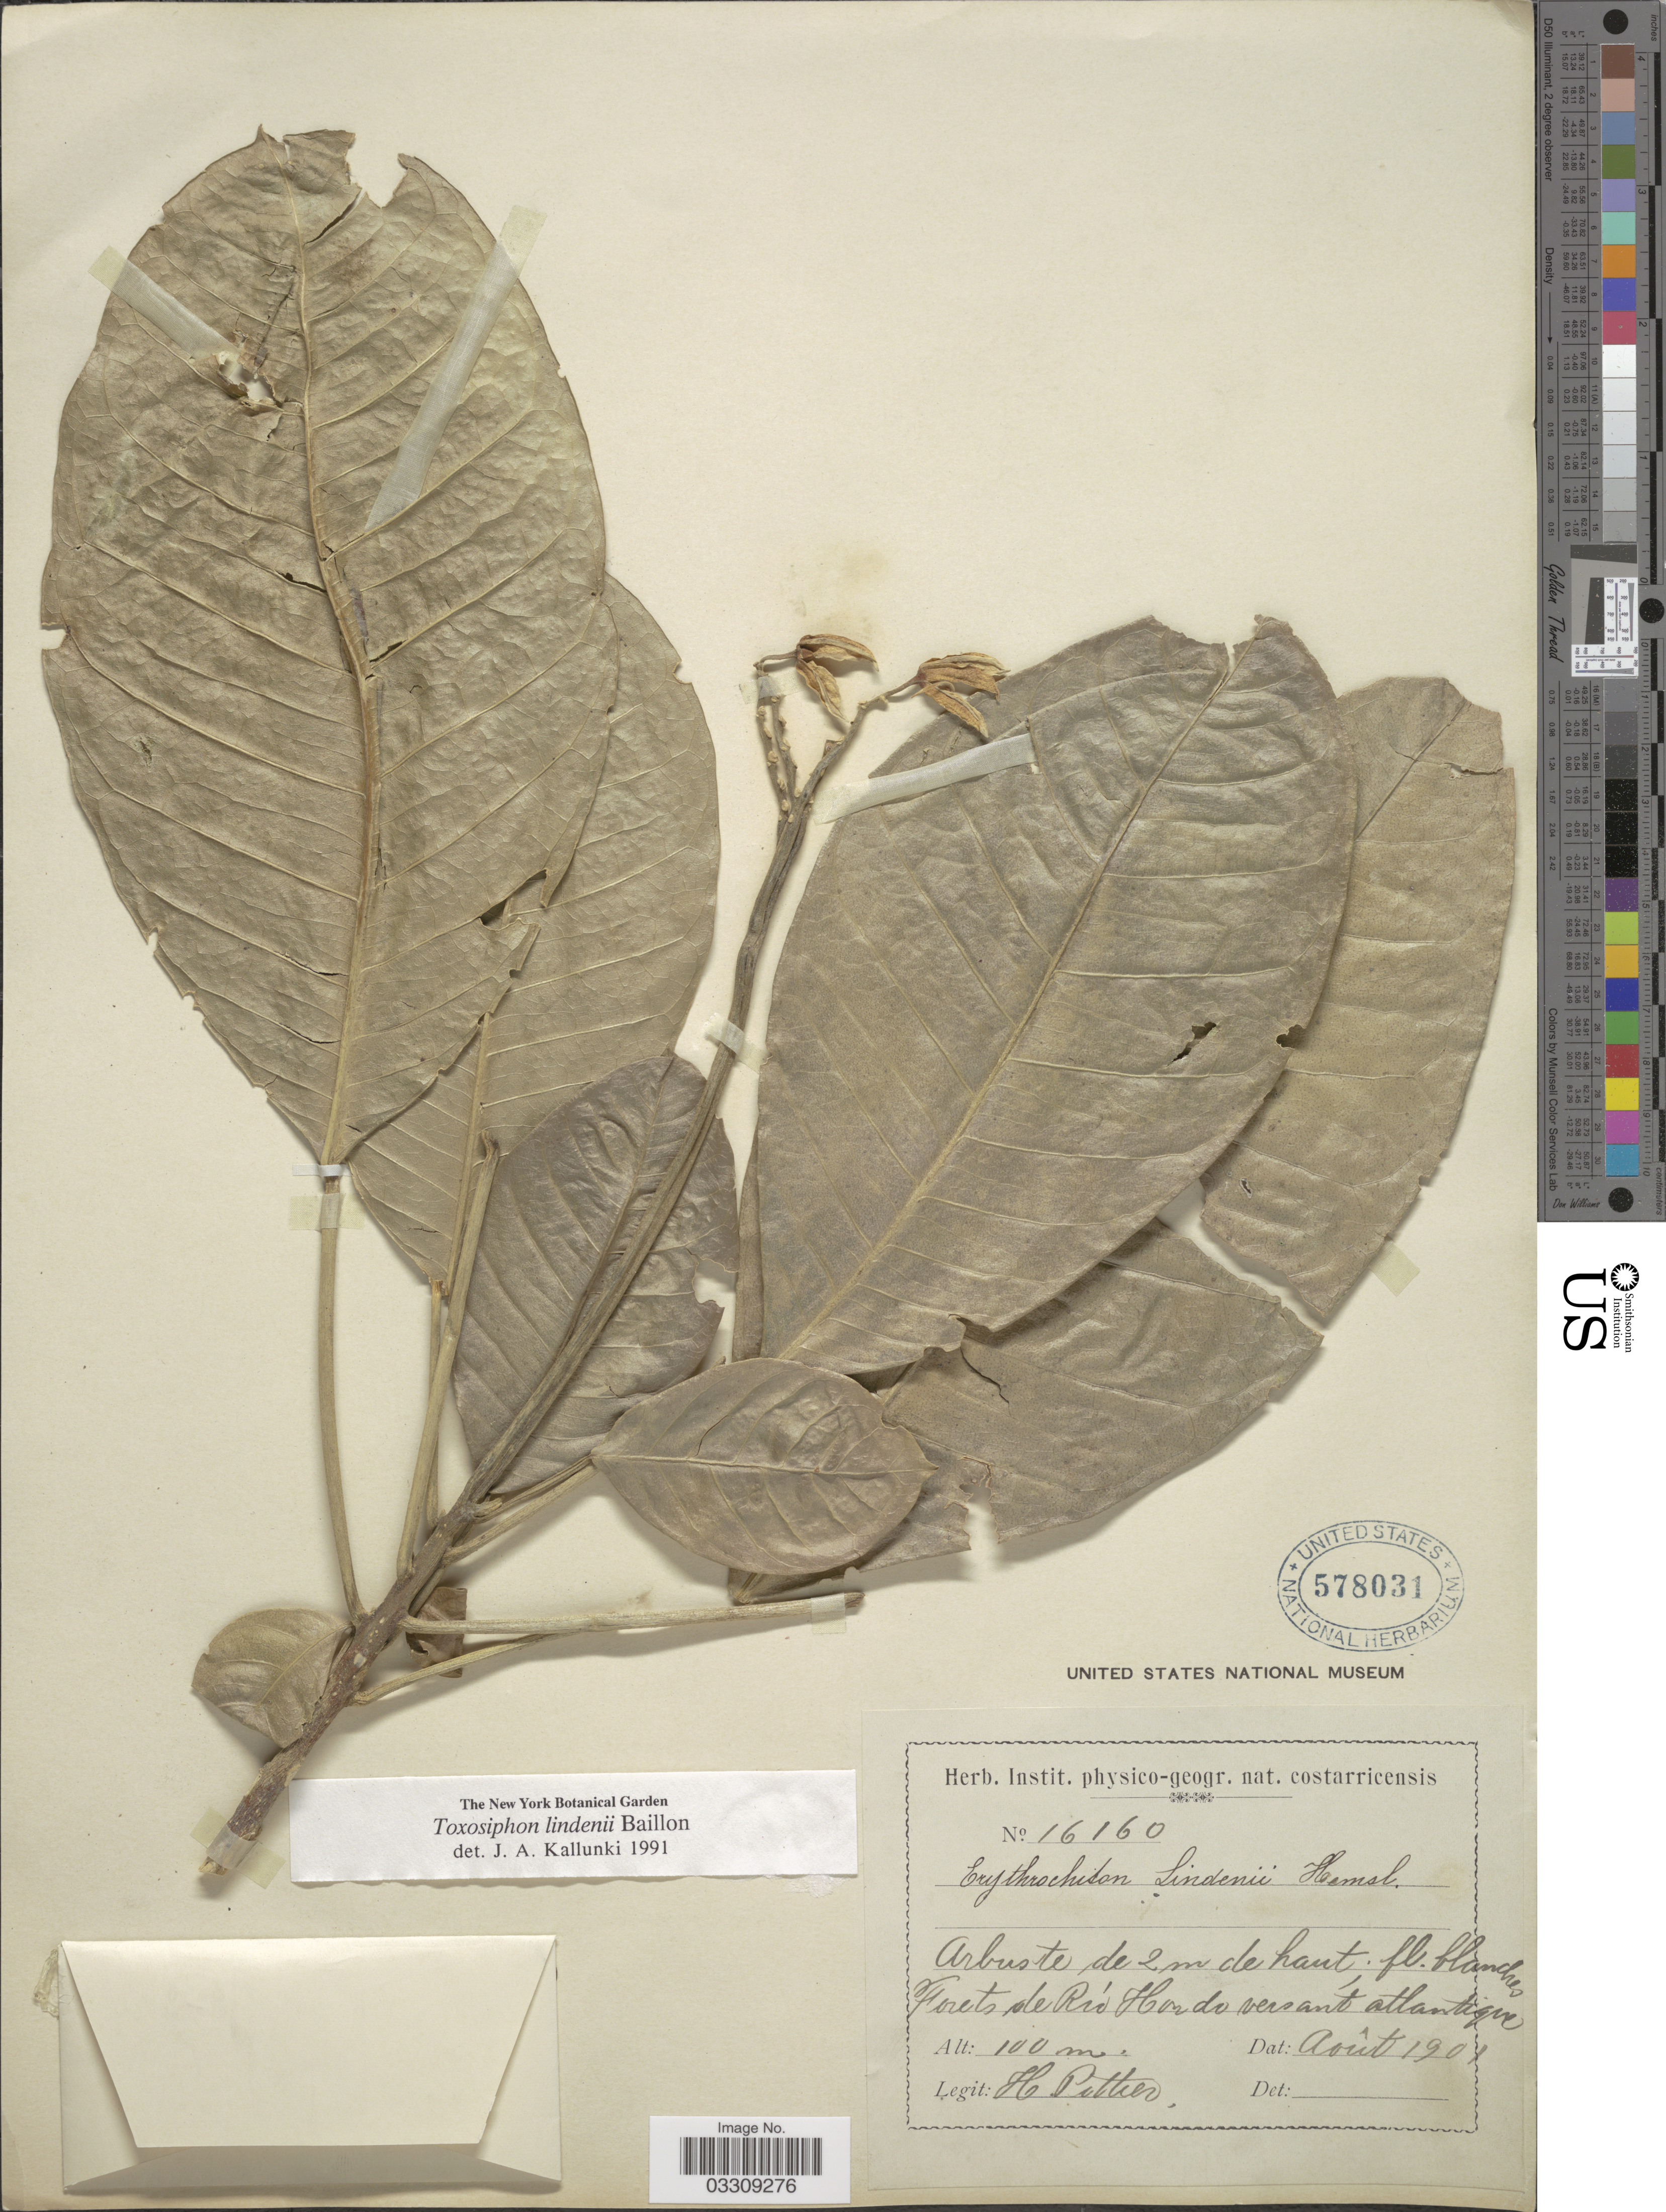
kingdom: Plantae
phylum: Tracheophyta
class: Magnoliopsida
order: Sapindales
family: Rutaceae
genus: Toxosiphon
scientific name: Toxosiphon lindenii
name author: (Planch.) Baill.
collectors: H. F. Pittier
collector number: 16160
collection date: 1901-08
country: Costa Rica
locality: Forets de Río Hondo versant atlantique.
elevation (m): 100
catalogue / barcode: US 578031